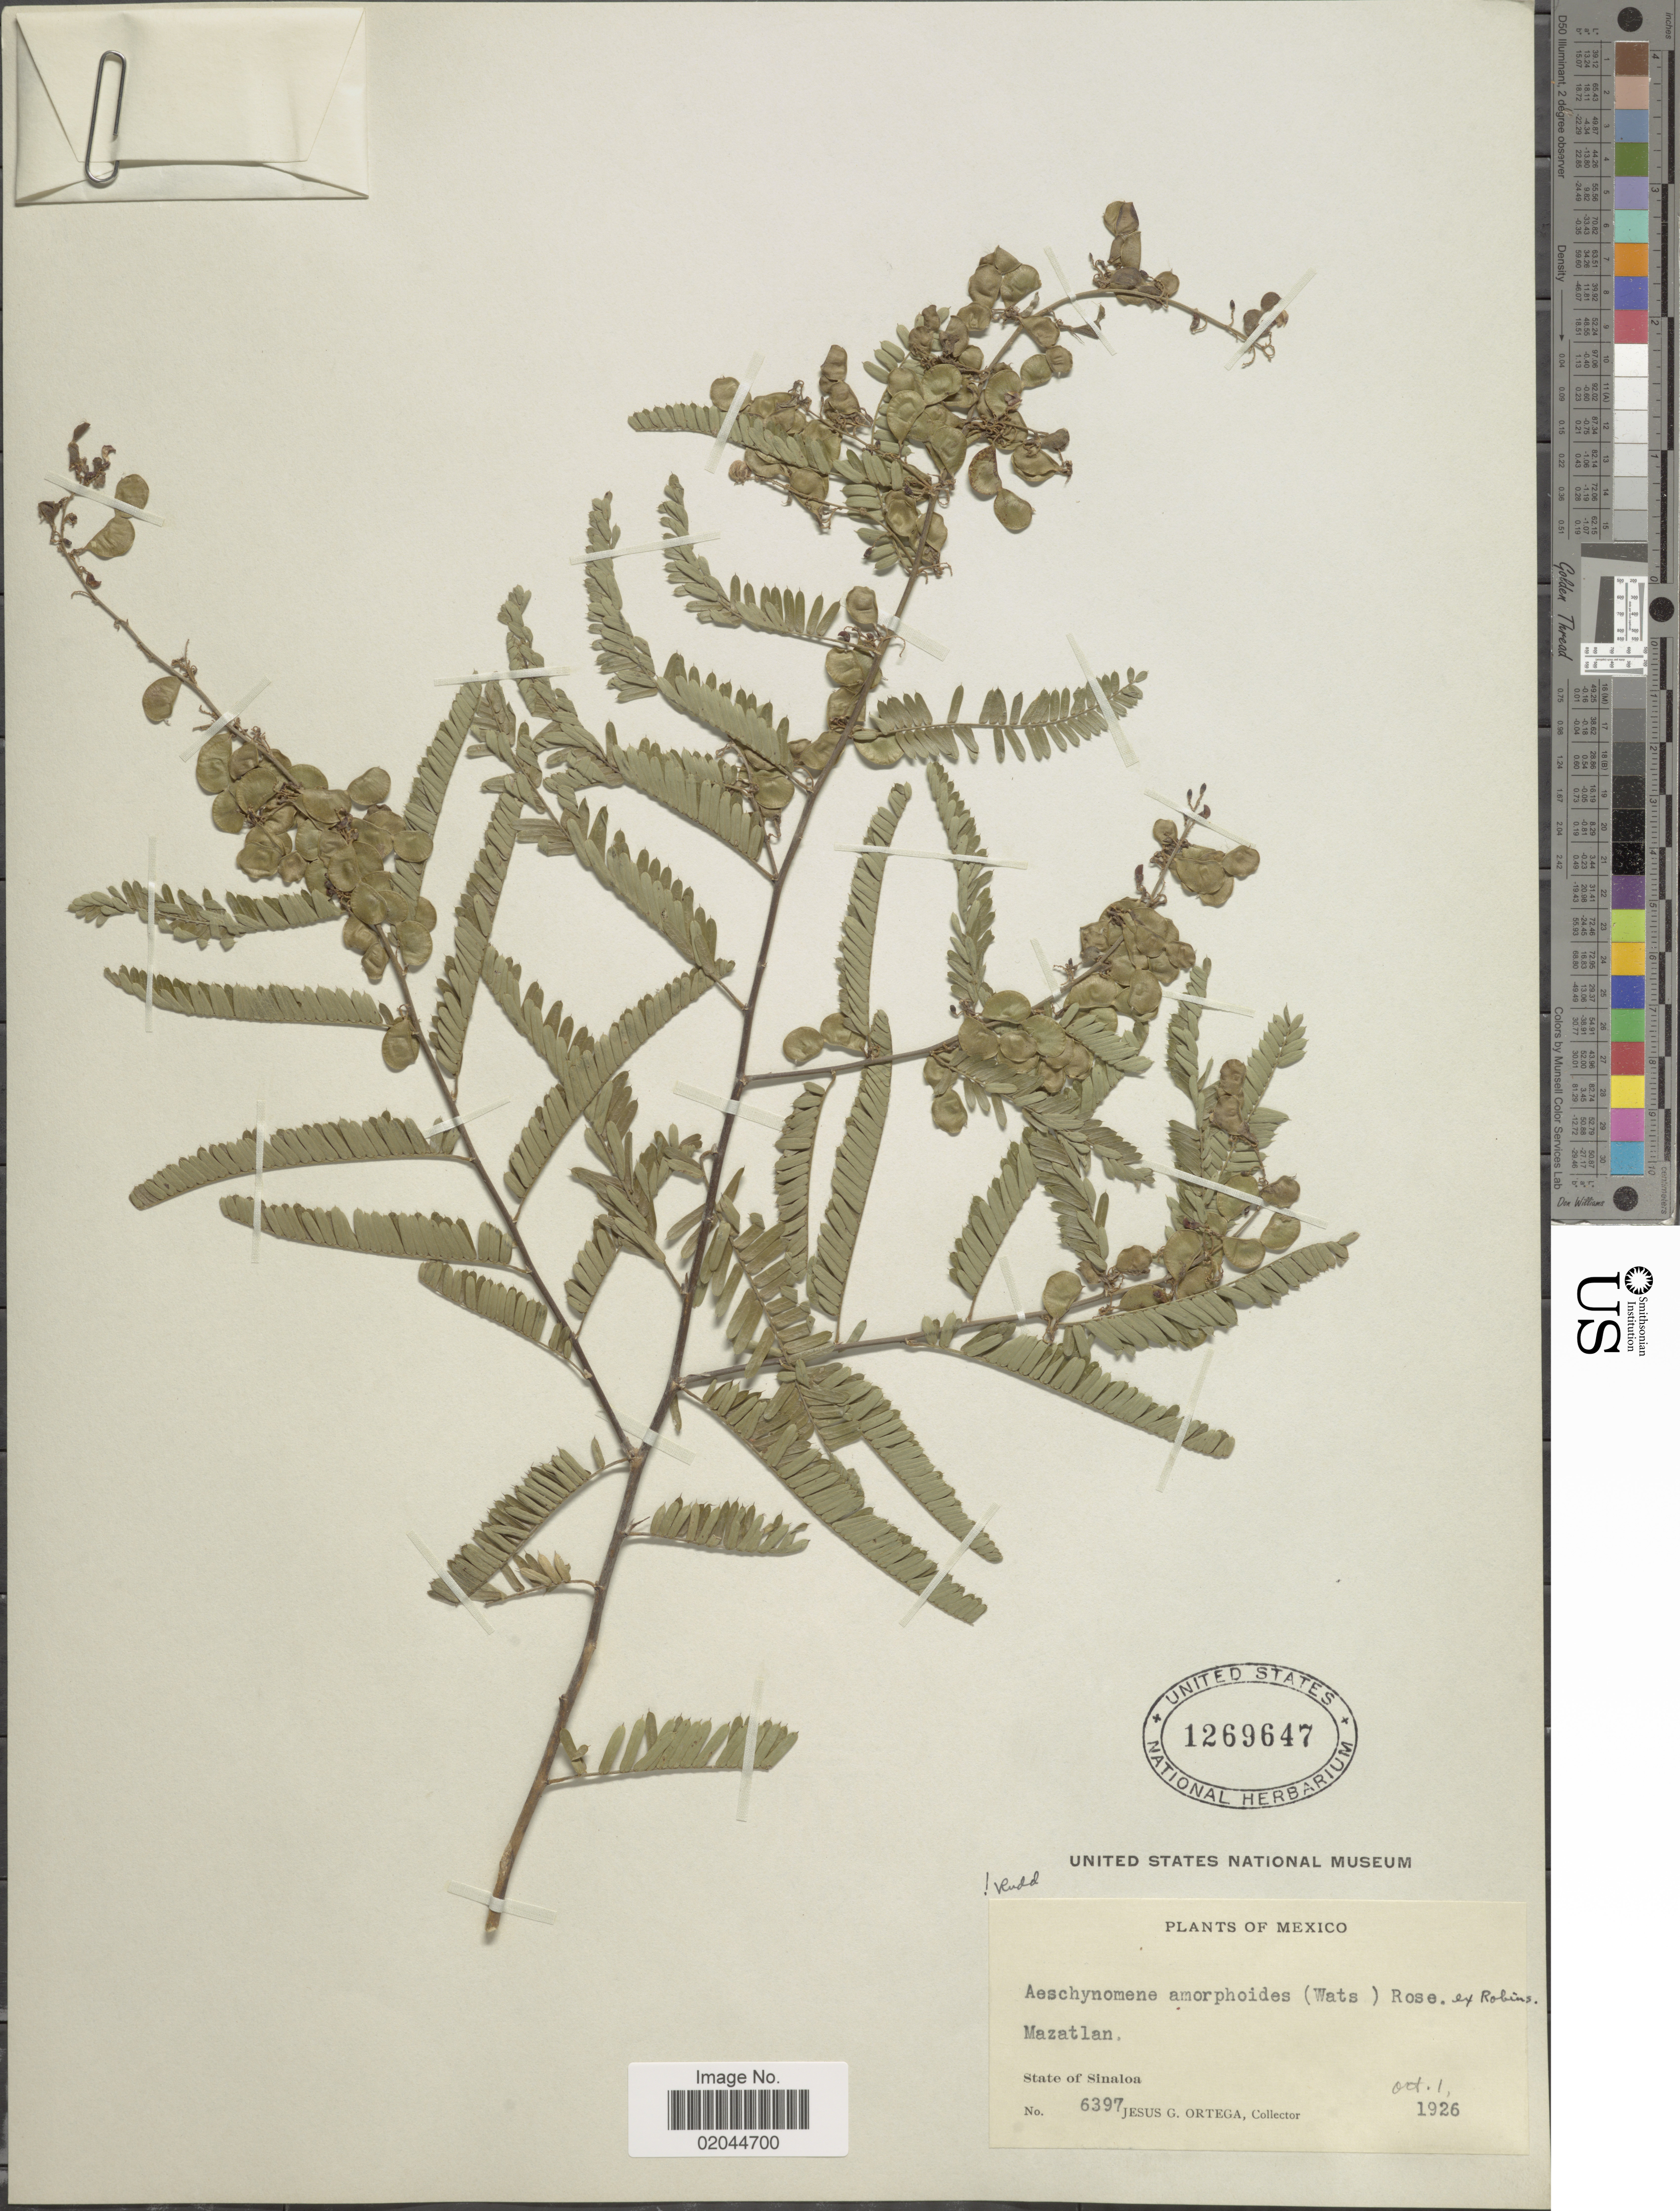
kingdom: Plantae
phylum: Tracheophyta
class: Magnoliopsida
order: Fabales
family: Fabaceae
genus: Aeschynomene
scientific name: Aeschynomene amorphoides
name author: (S. Watson) Rose ex B.L. Rob.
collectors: J. Ortega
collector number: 6397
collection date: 1926-10-01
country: Mexico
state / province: Sinaloa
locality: Mazatlan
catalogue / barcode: US 1269647